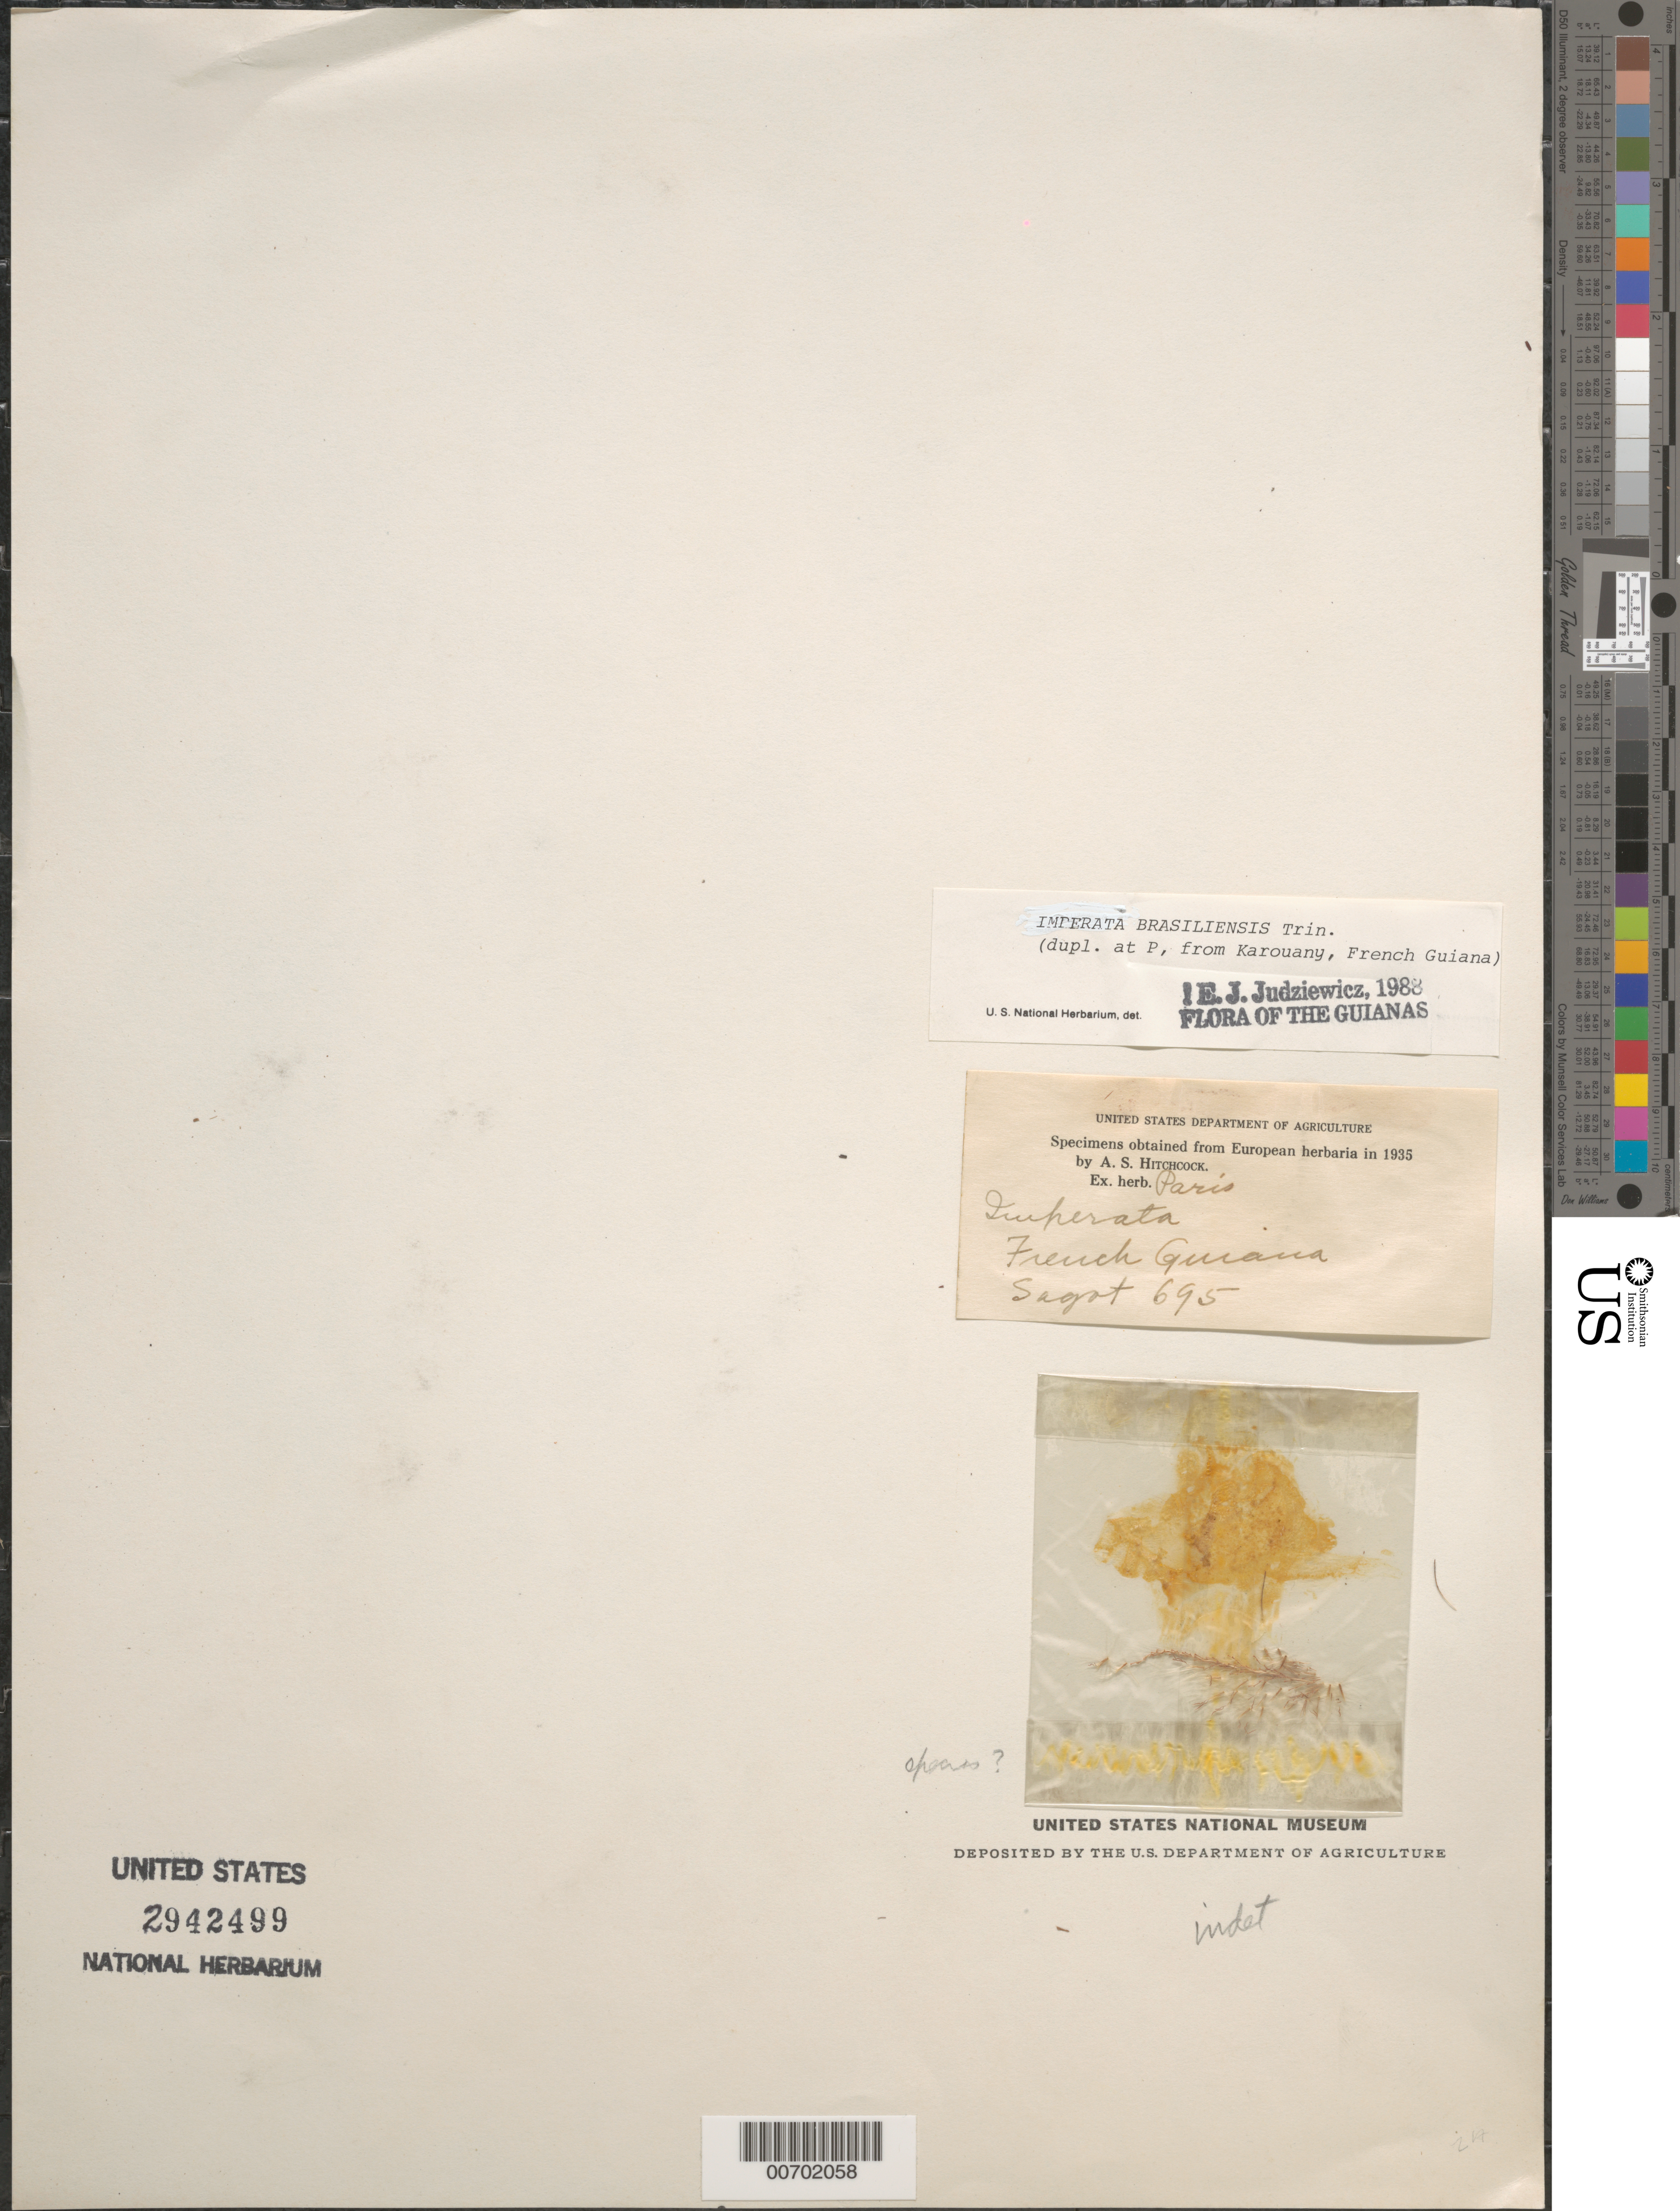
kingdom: Plantae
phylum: Tracheophyta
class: Liliopsida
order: Poales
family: Poaceae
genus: Imperata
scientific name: Imperata brasiliensis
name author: Trin.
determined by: Judziewicz, E. J.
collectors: P. A. Sagot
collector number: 695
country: French Guiana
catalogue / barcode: US 2942499